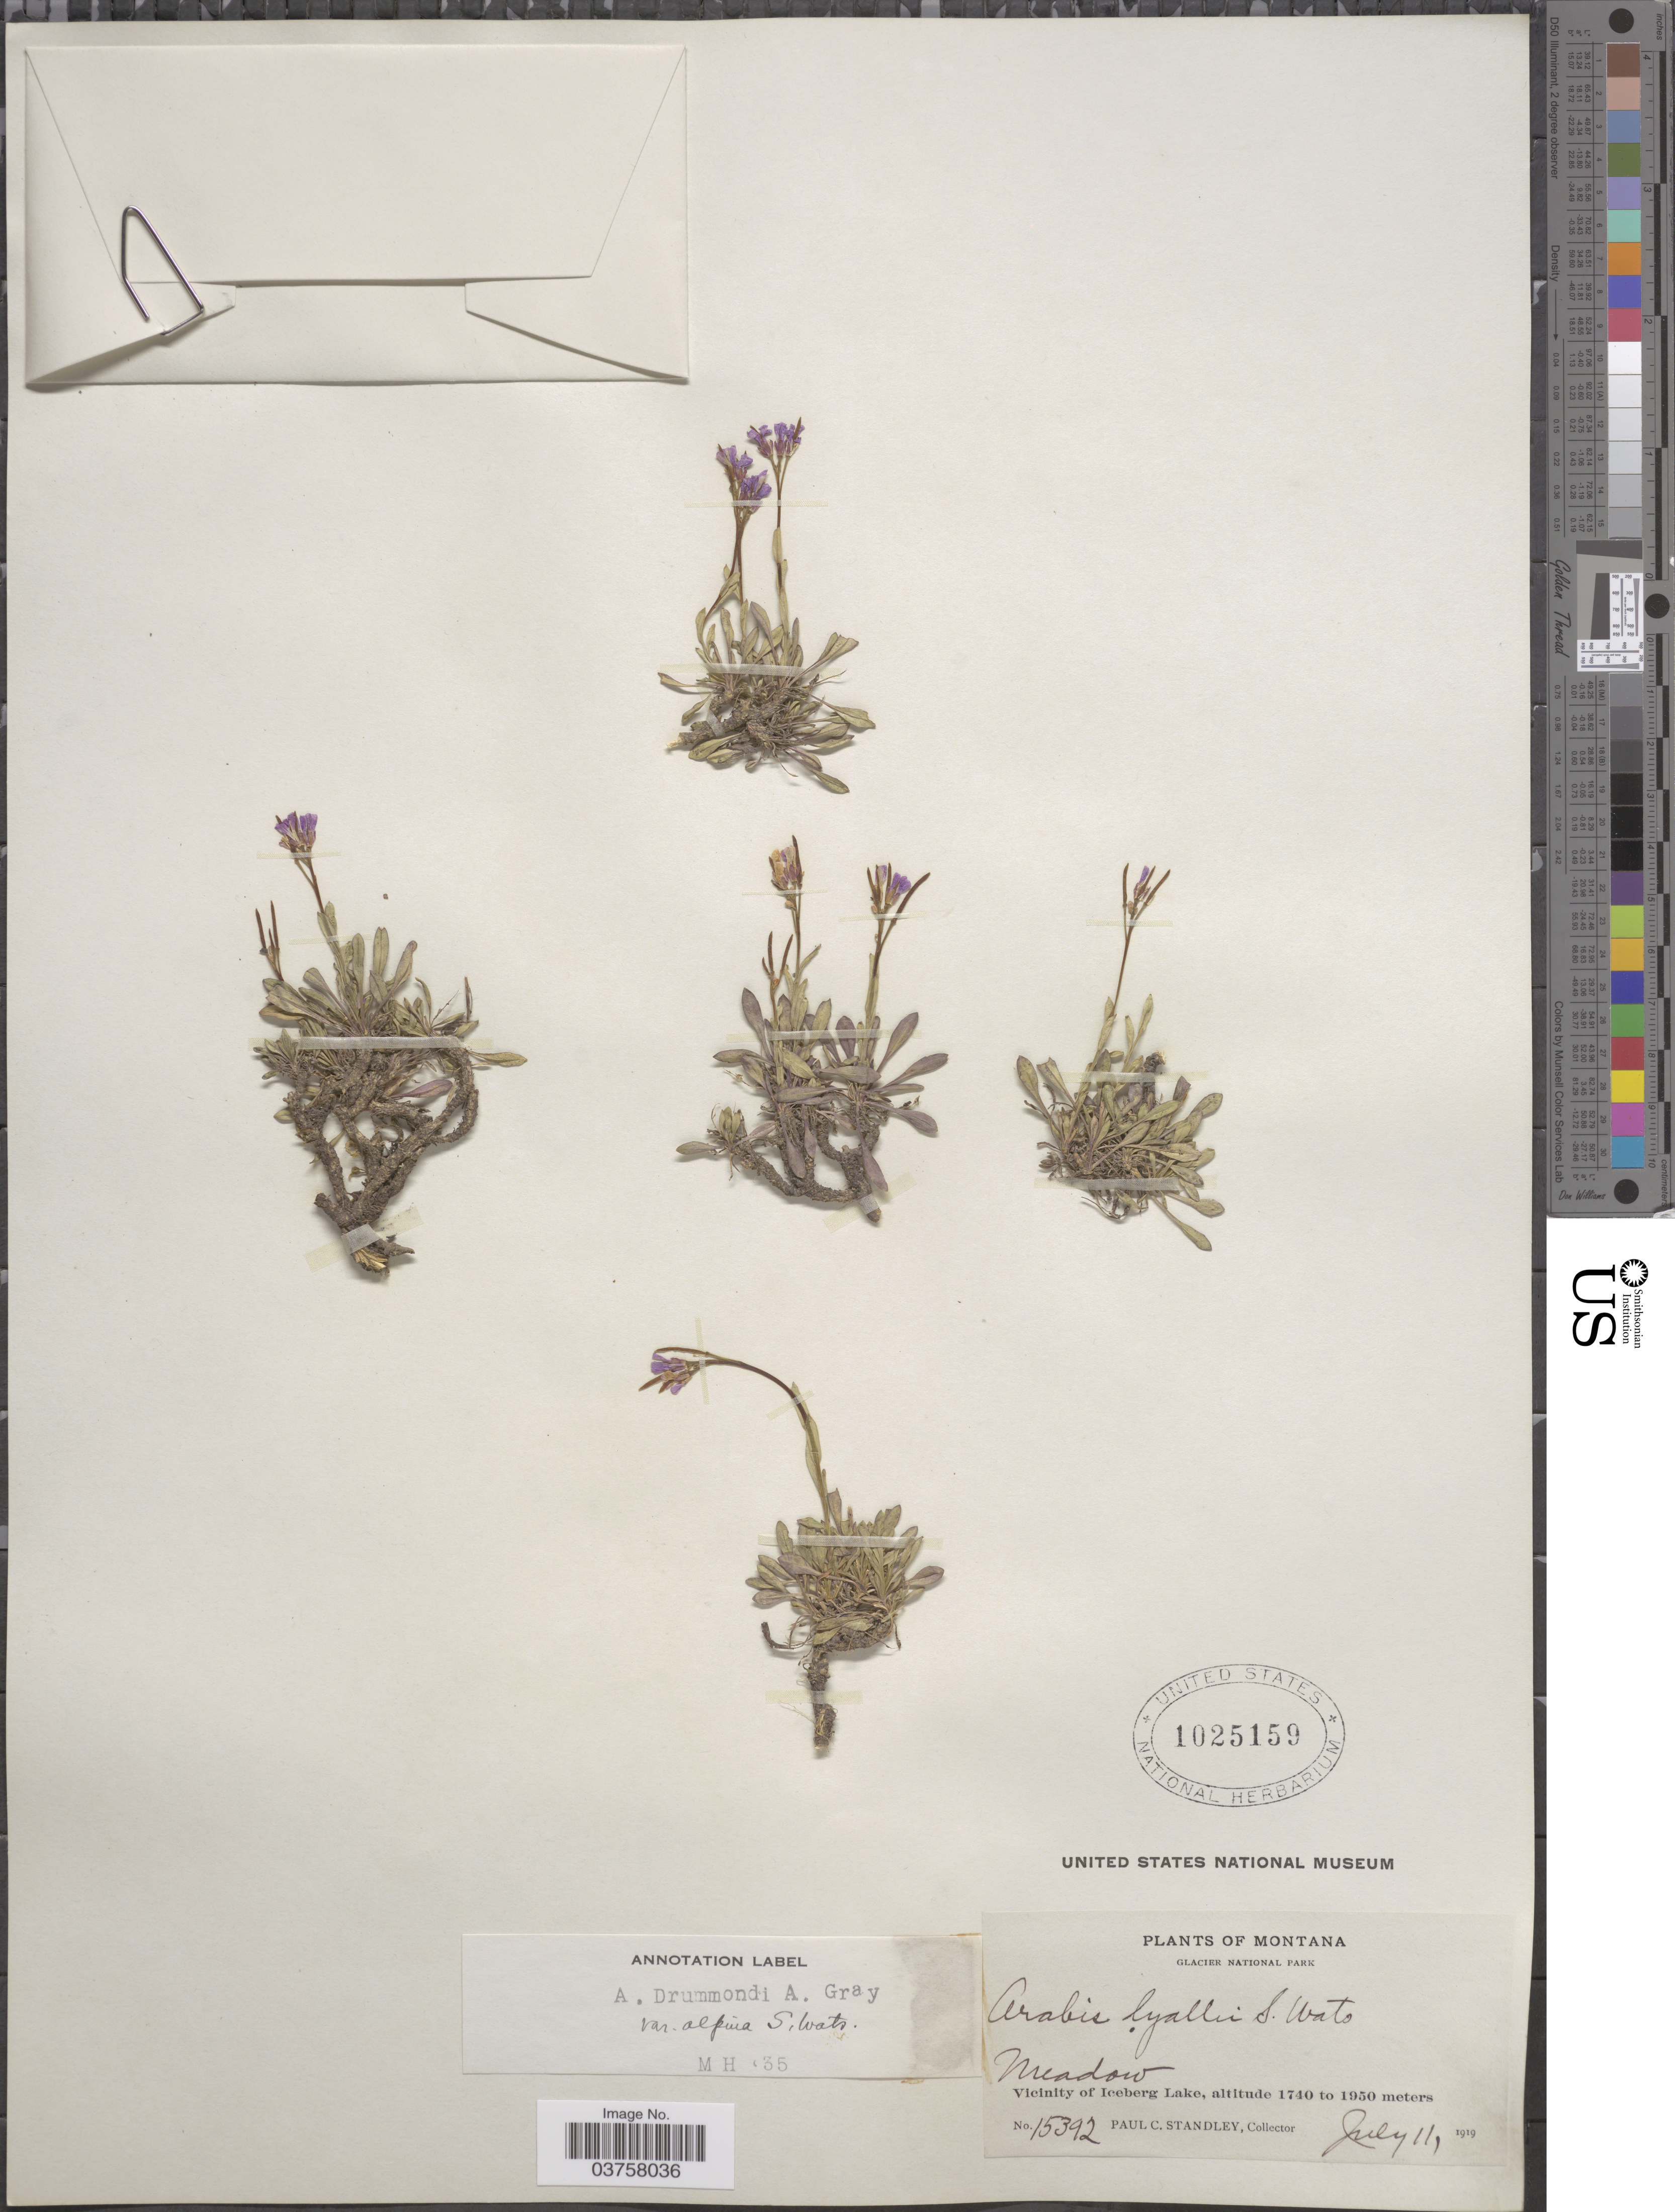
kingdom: Plantae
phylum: Tracheophyta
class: Magnoliopsida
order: Brassicales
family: Brassicaceae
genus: Arabis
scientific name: Arabis lyallii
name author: S. Watson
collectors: P. C. Standley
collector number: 15392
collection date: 1919-07-11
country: United States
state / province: Montana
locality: Glacier National Park. Vicinity of Iceberg Lake.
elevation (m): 1740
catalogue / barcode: US 1025159